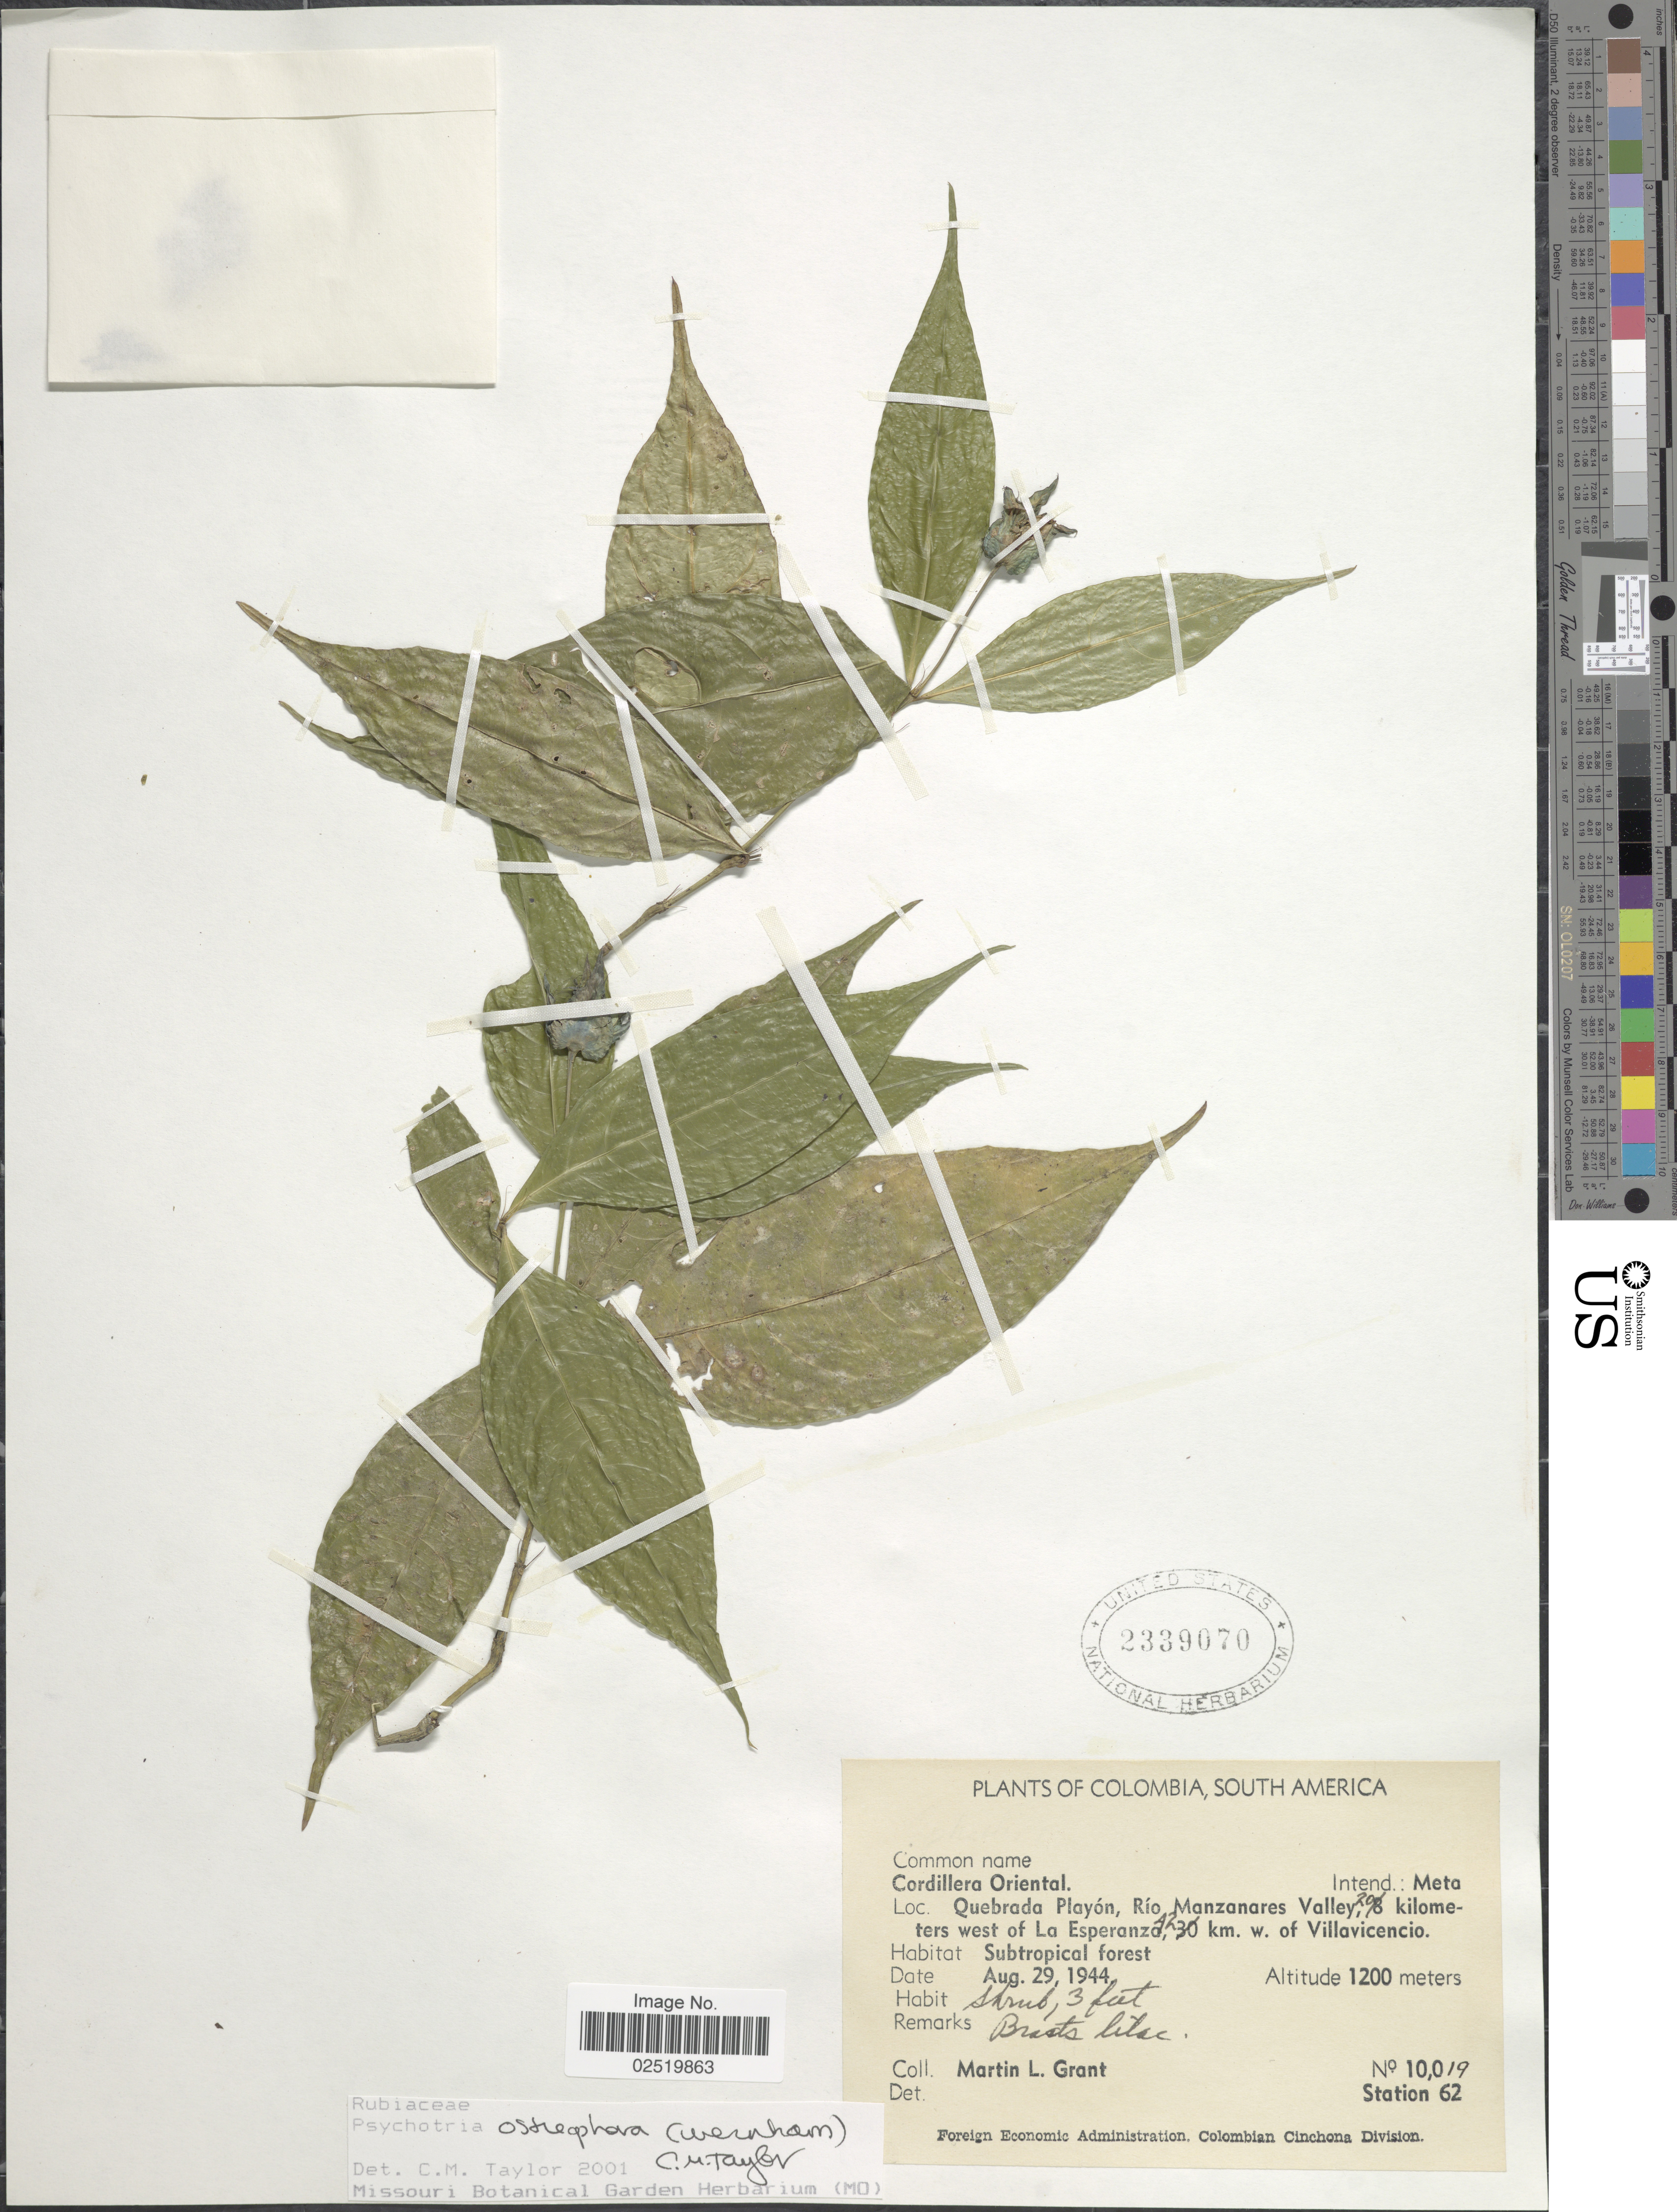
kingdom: Plantae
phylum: Tracheophyta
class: Magnoliopsida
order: Gentianales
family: Rubiaceae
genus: Psychotria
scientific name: Psychotria ostreophora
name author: (Wernham) C.M. Taylor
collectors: M. L. Grant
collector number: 10019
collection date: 1944-08-29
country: Colombia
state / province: Meta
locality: Cordillera Oriental. Quebrada Playon, Rio Manzanares Valley, 20 kilometers west of La Esperanza, 42 km. w. of Villavicencio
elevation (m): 1200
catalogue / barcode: US 2339070